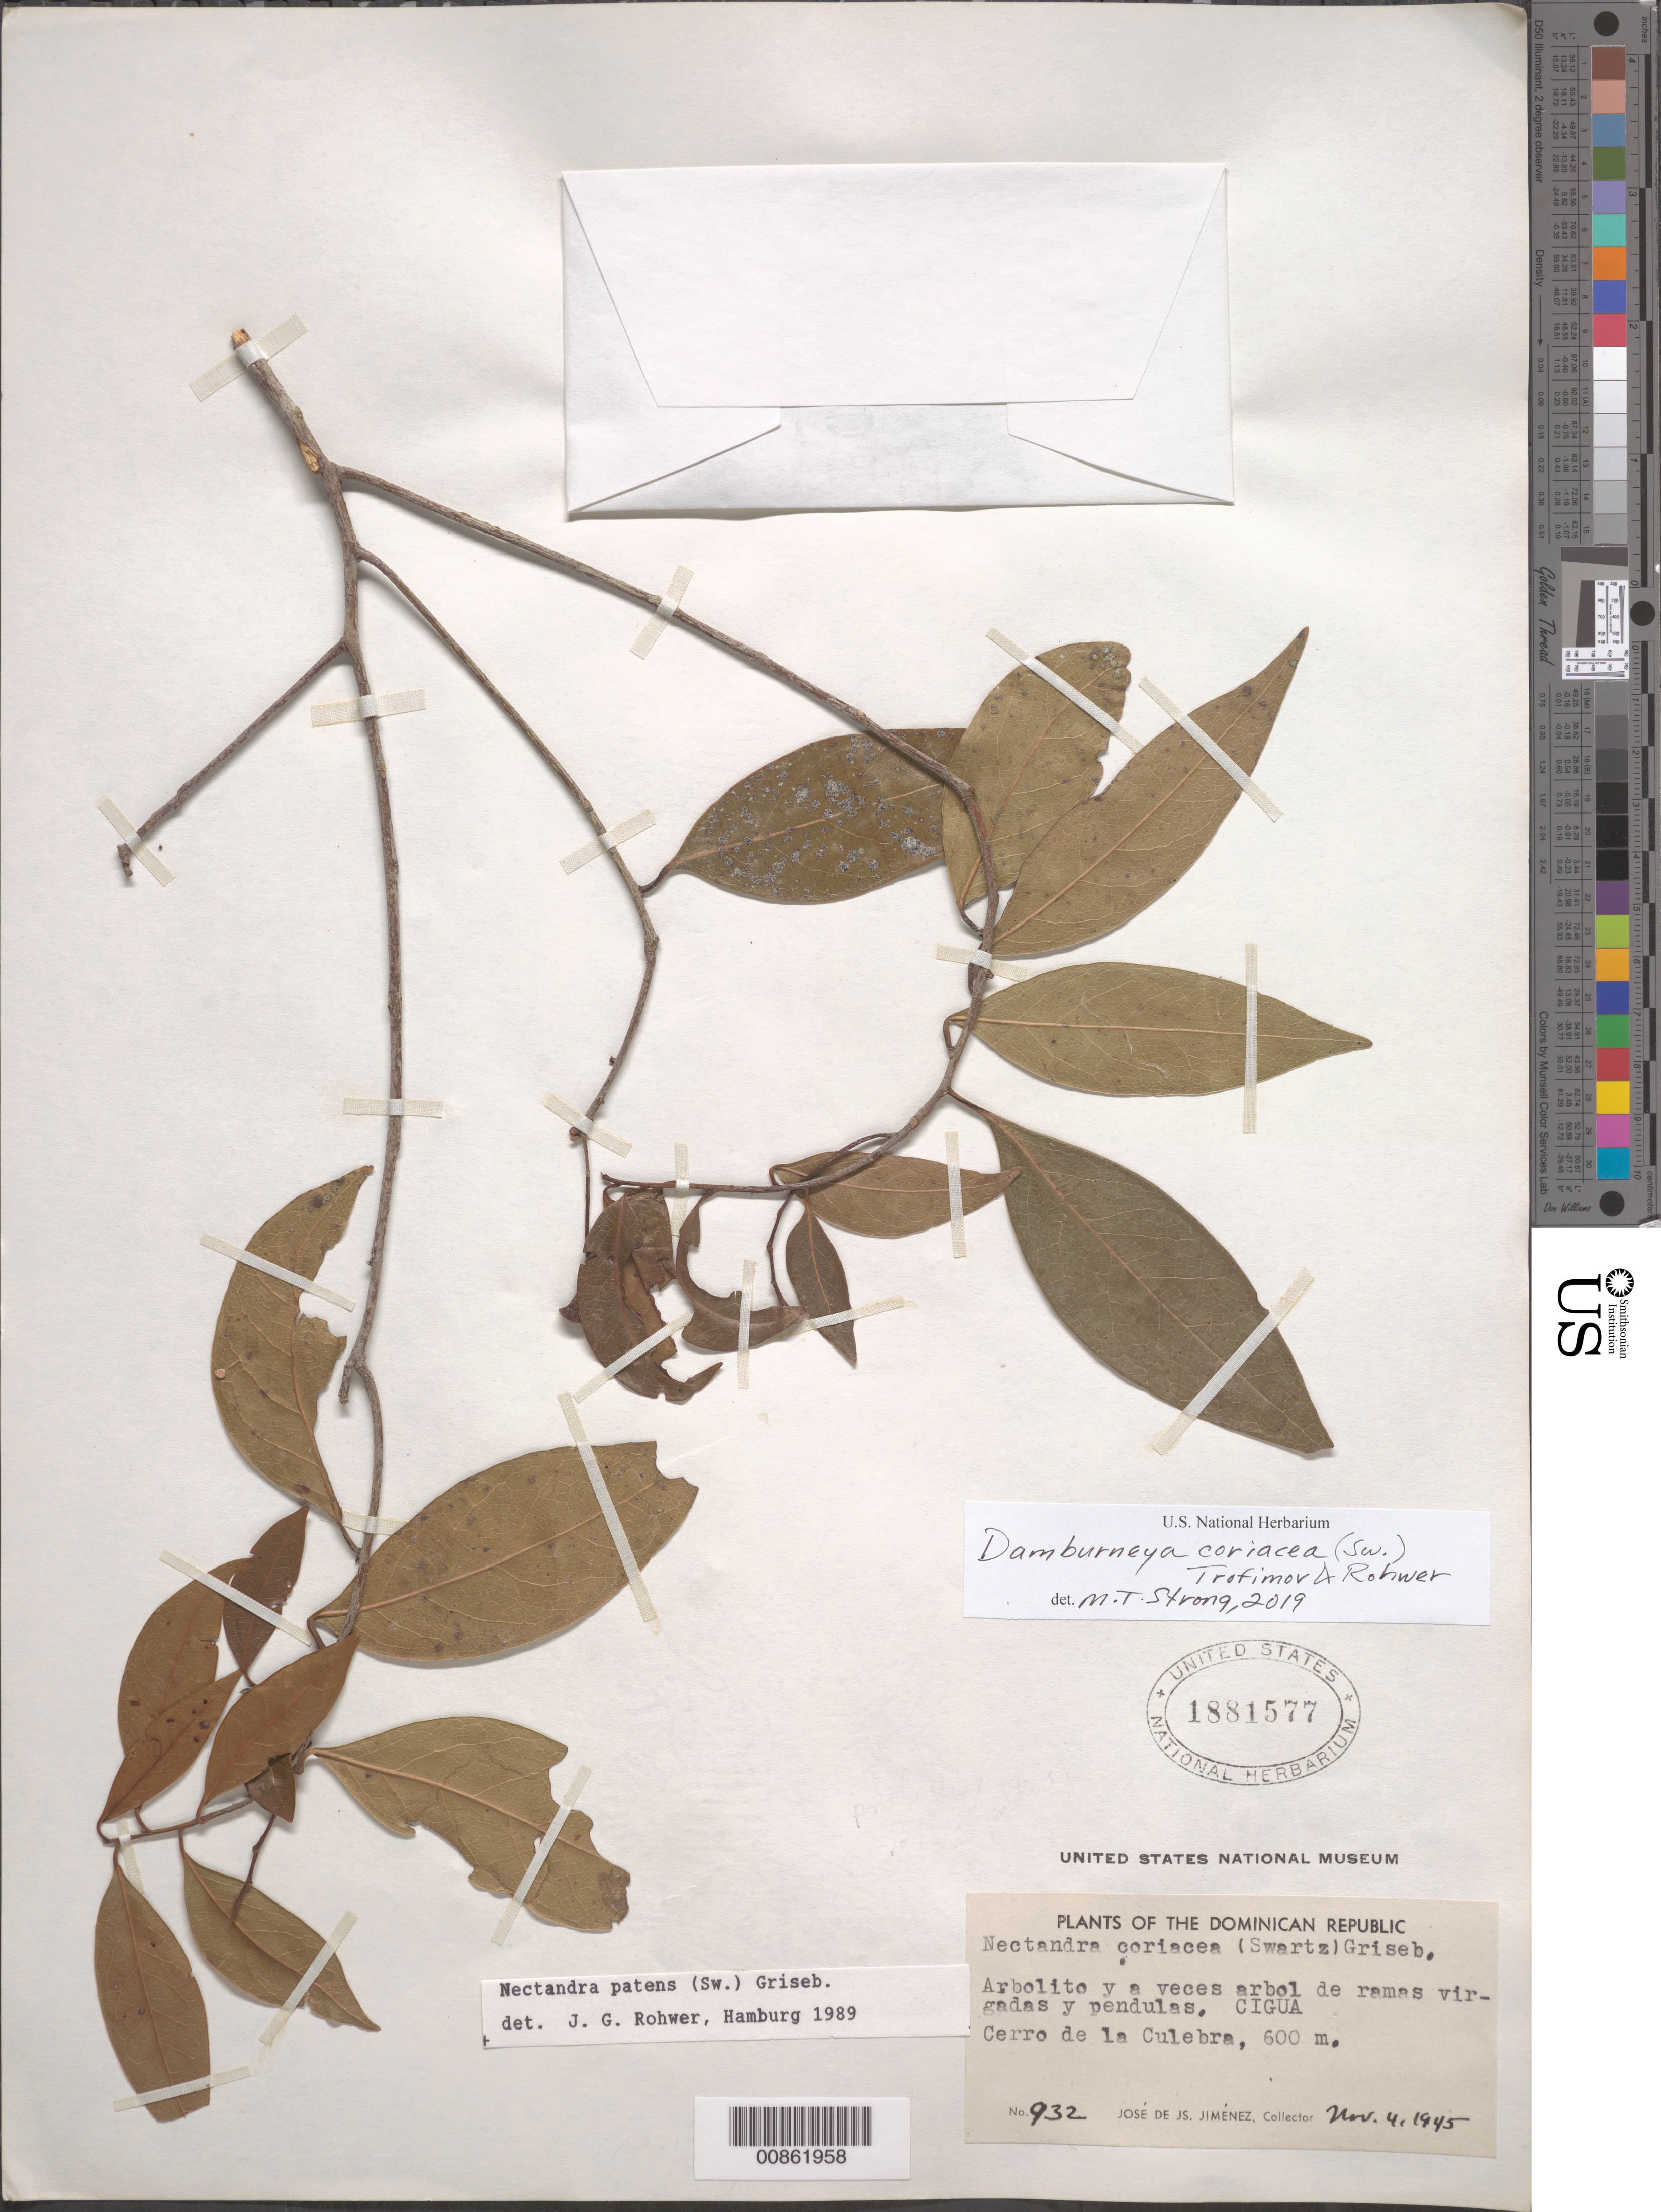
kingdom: Plantae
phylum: Tracheophyta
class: Magnoliopsida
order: Laurales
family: Lauraceae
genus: Damburneya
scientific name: Damburneya coriacea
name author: (Sw.) Trofimov & Rohwer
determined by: Strong, Mark T., (BOT), Smithsonian Institution - National Museum of Natural History (UNITED STATES)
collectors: J. J. Jiménez Almonte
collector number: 932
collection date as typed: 04 Nov 1945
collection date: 1945-11-04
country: Dominican Republic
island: Hispaniola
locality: Cerro de la Culebra.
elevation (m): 600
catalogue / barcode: US 1881577